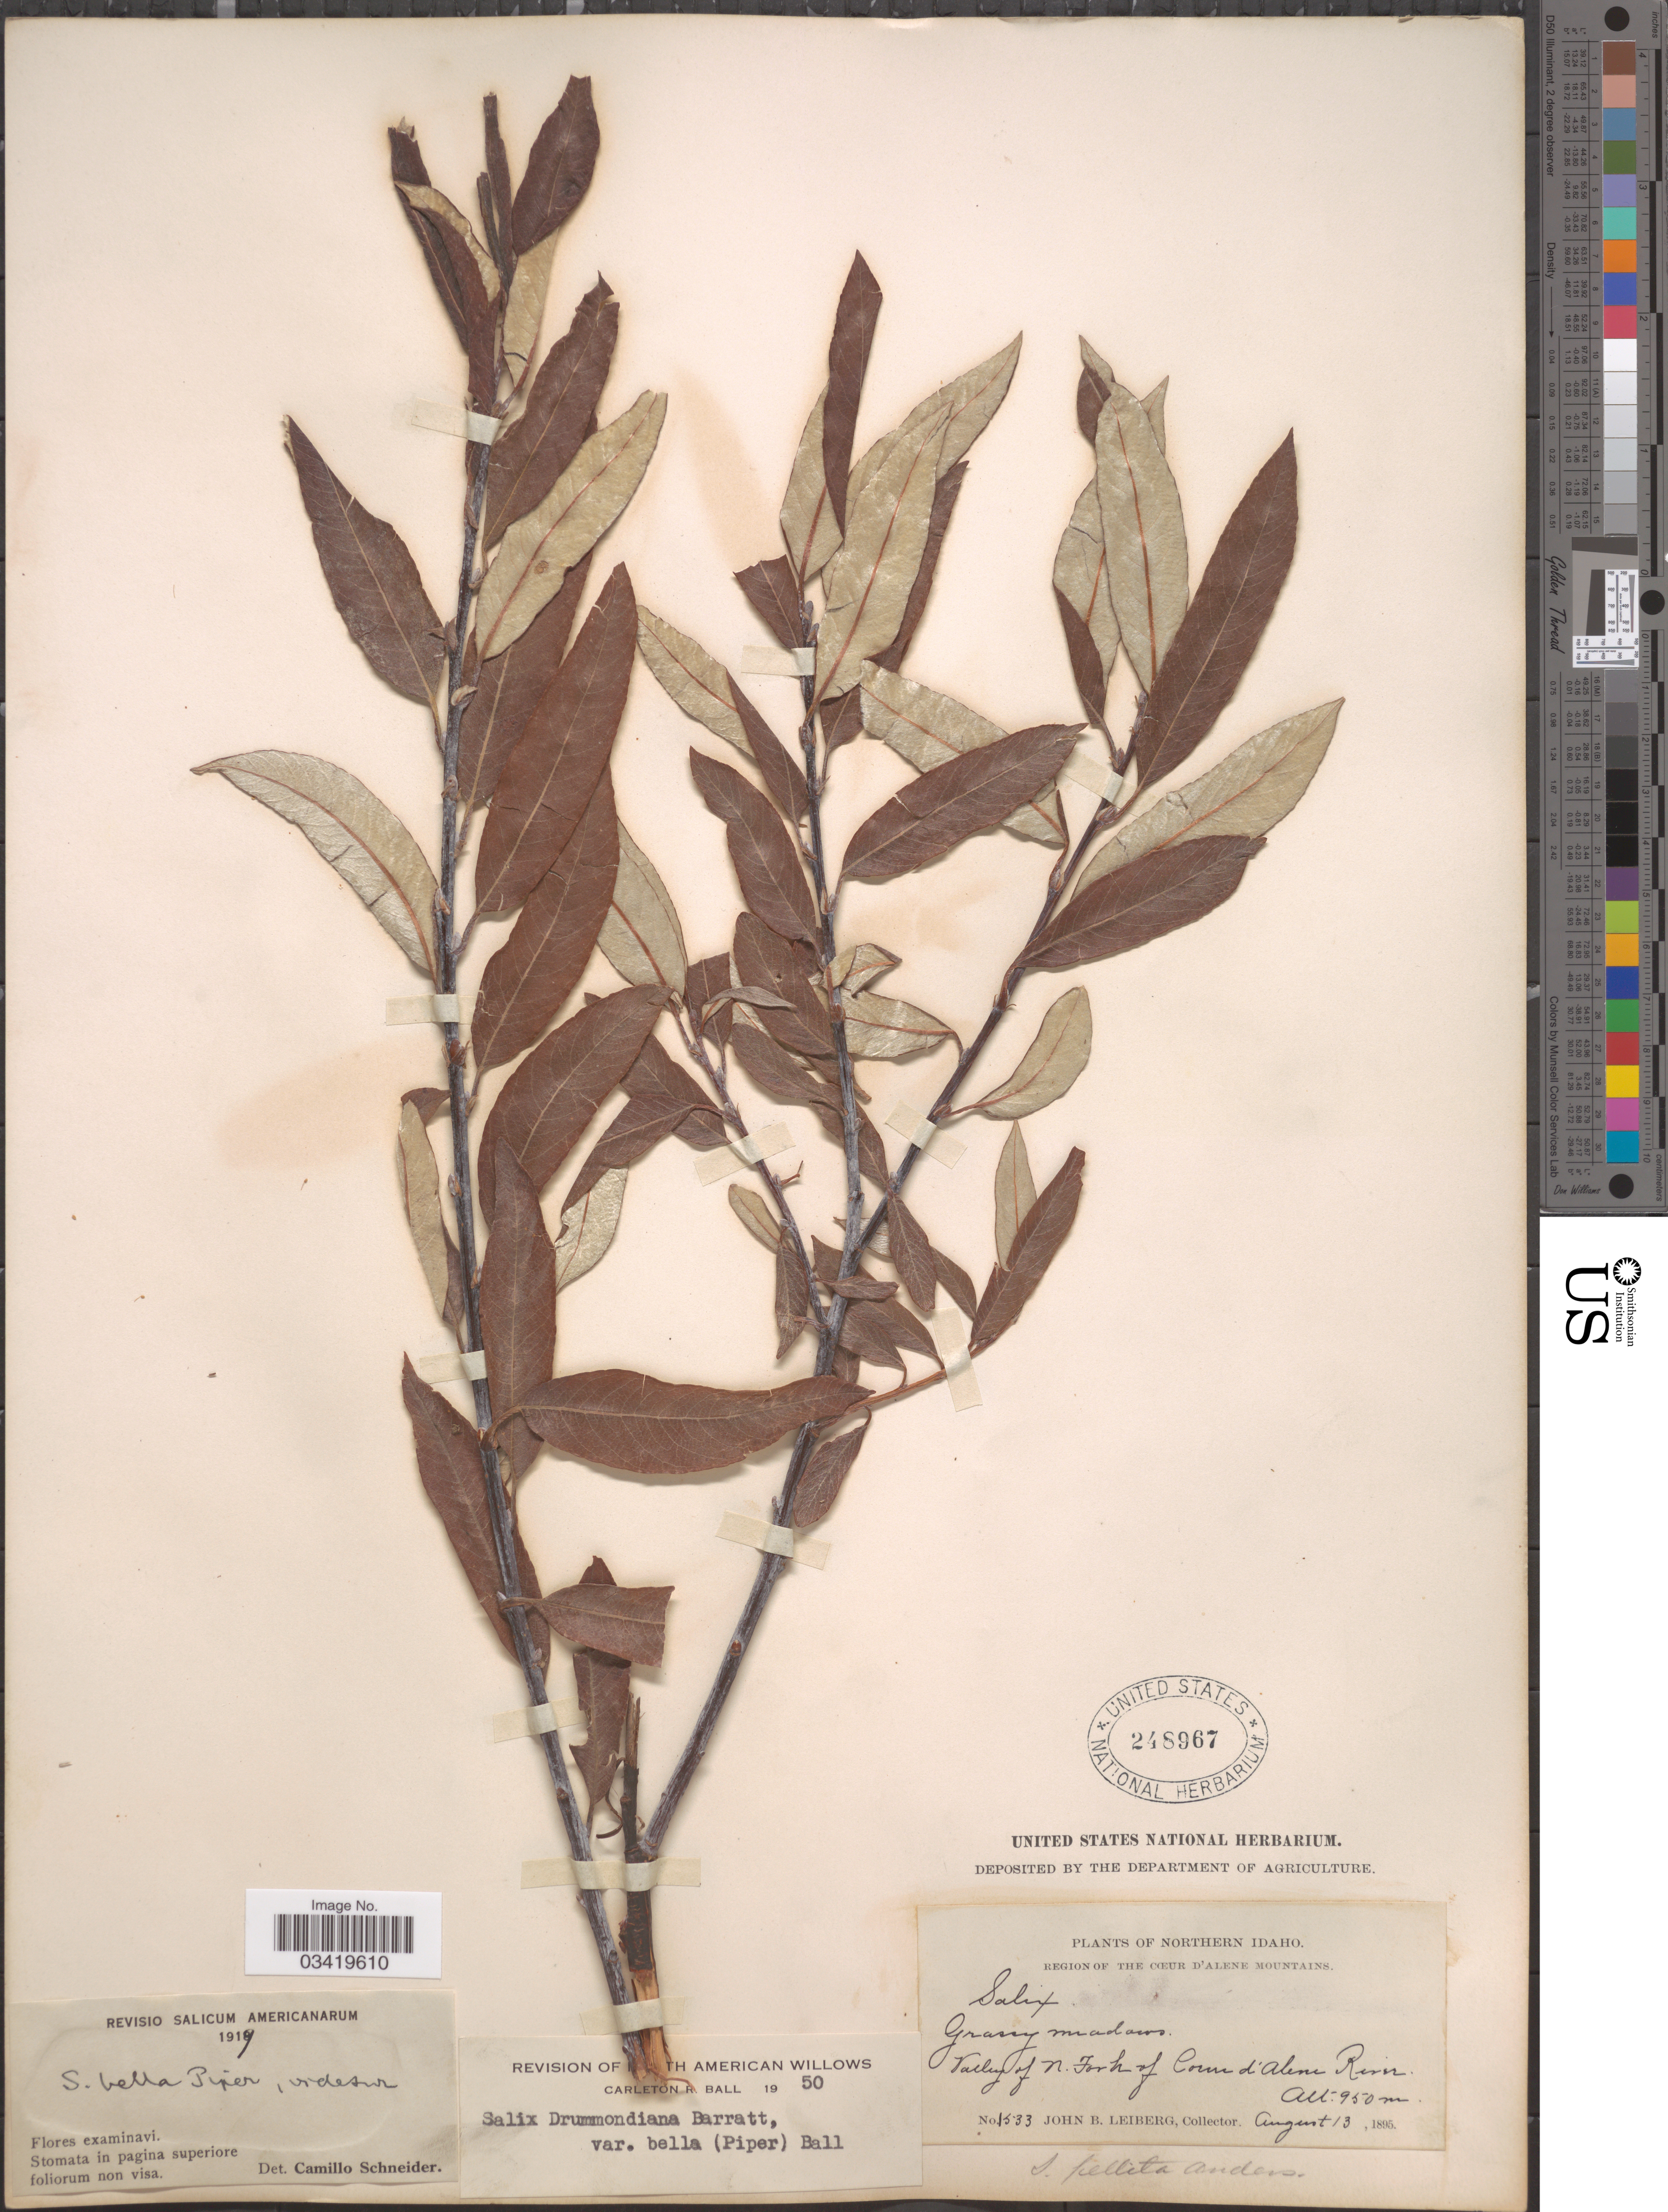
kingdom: Plantae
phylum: Tracheophyta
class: Magnoliopsida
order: Malpighiales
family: Salicaceae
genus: Salix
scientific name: Salix bella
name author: Piper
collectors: J. B. Leiberg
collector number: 1533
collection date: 1895-08-13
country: United States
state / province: Idaho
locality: Northern Idaho. Region of the Cœer d'Alene Mountains. Valley of N. Fork of Coeur d'Alene River.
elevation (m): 950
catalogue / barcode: US 248967